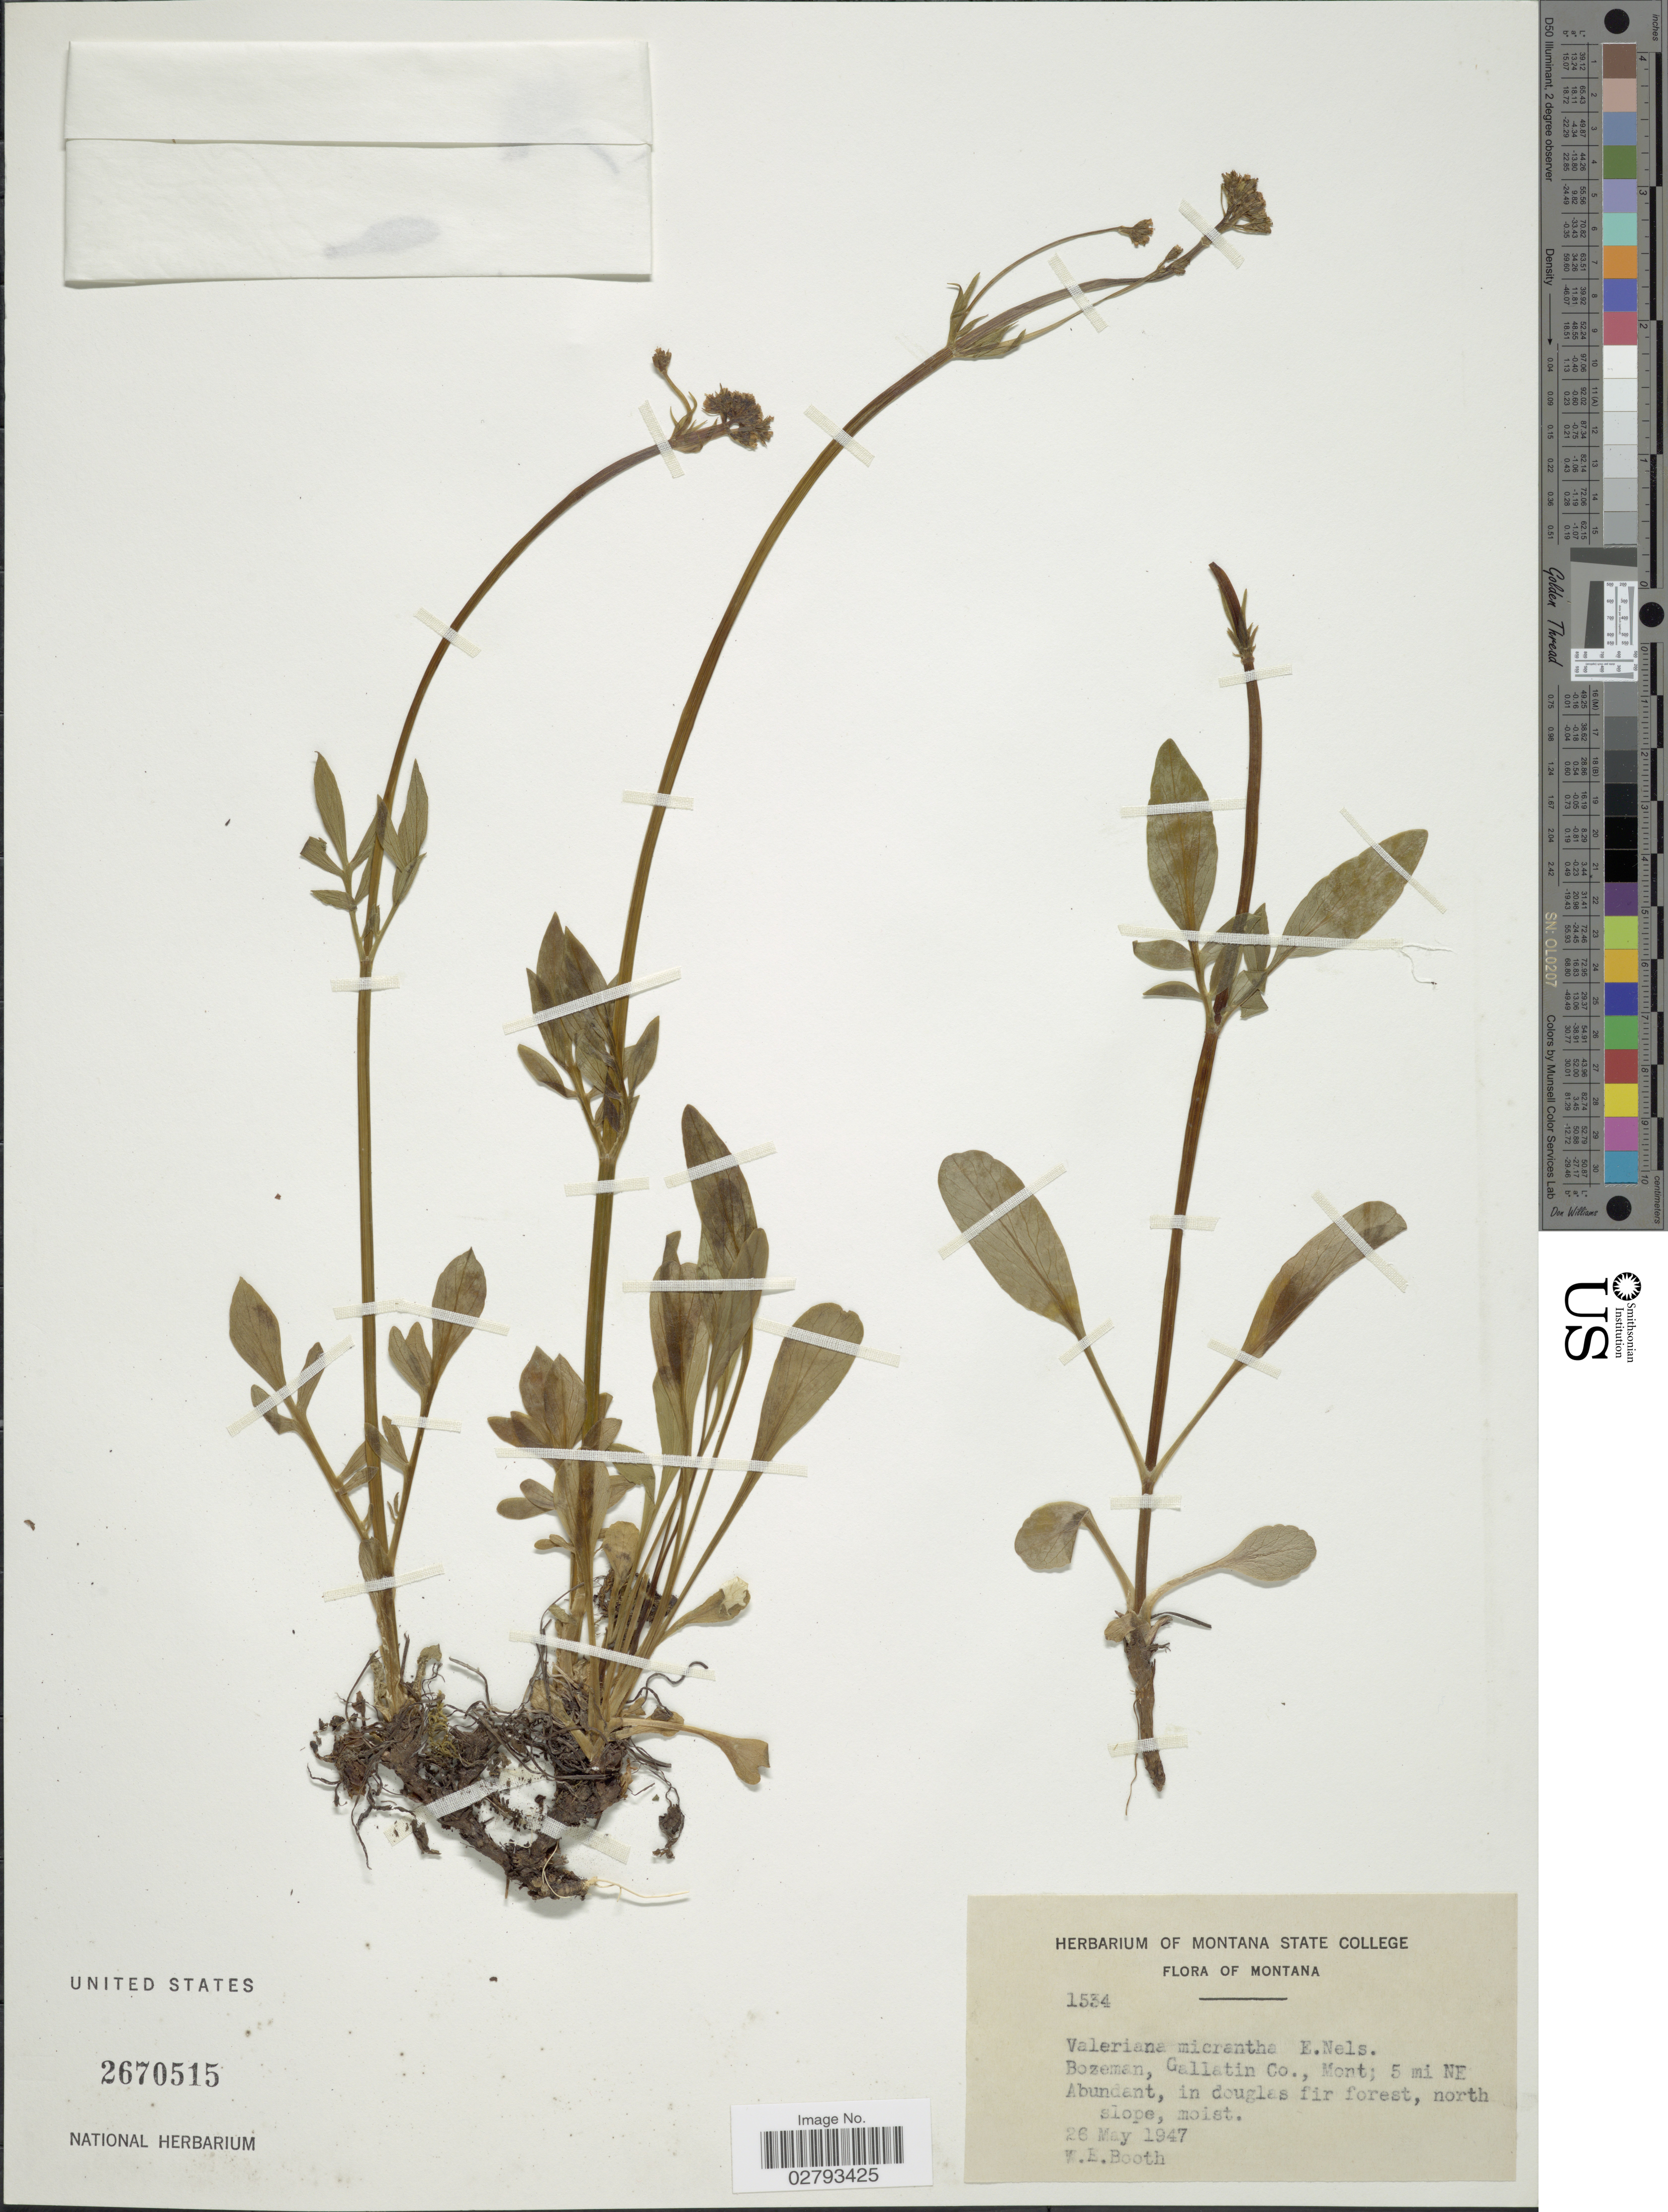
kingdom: Plantae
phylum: Tracheophyta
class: Magnoliopsida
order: Dipsacales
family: Caprifoliaceae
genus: Valeriana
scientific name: Valeriana sitchensis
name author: Bong.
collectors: W. Booth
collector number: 1534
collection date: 1947-05-26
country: United States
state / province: Montana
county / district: Gallatin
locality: Bozeman, 5 mi NE.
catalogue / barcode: US 2670515